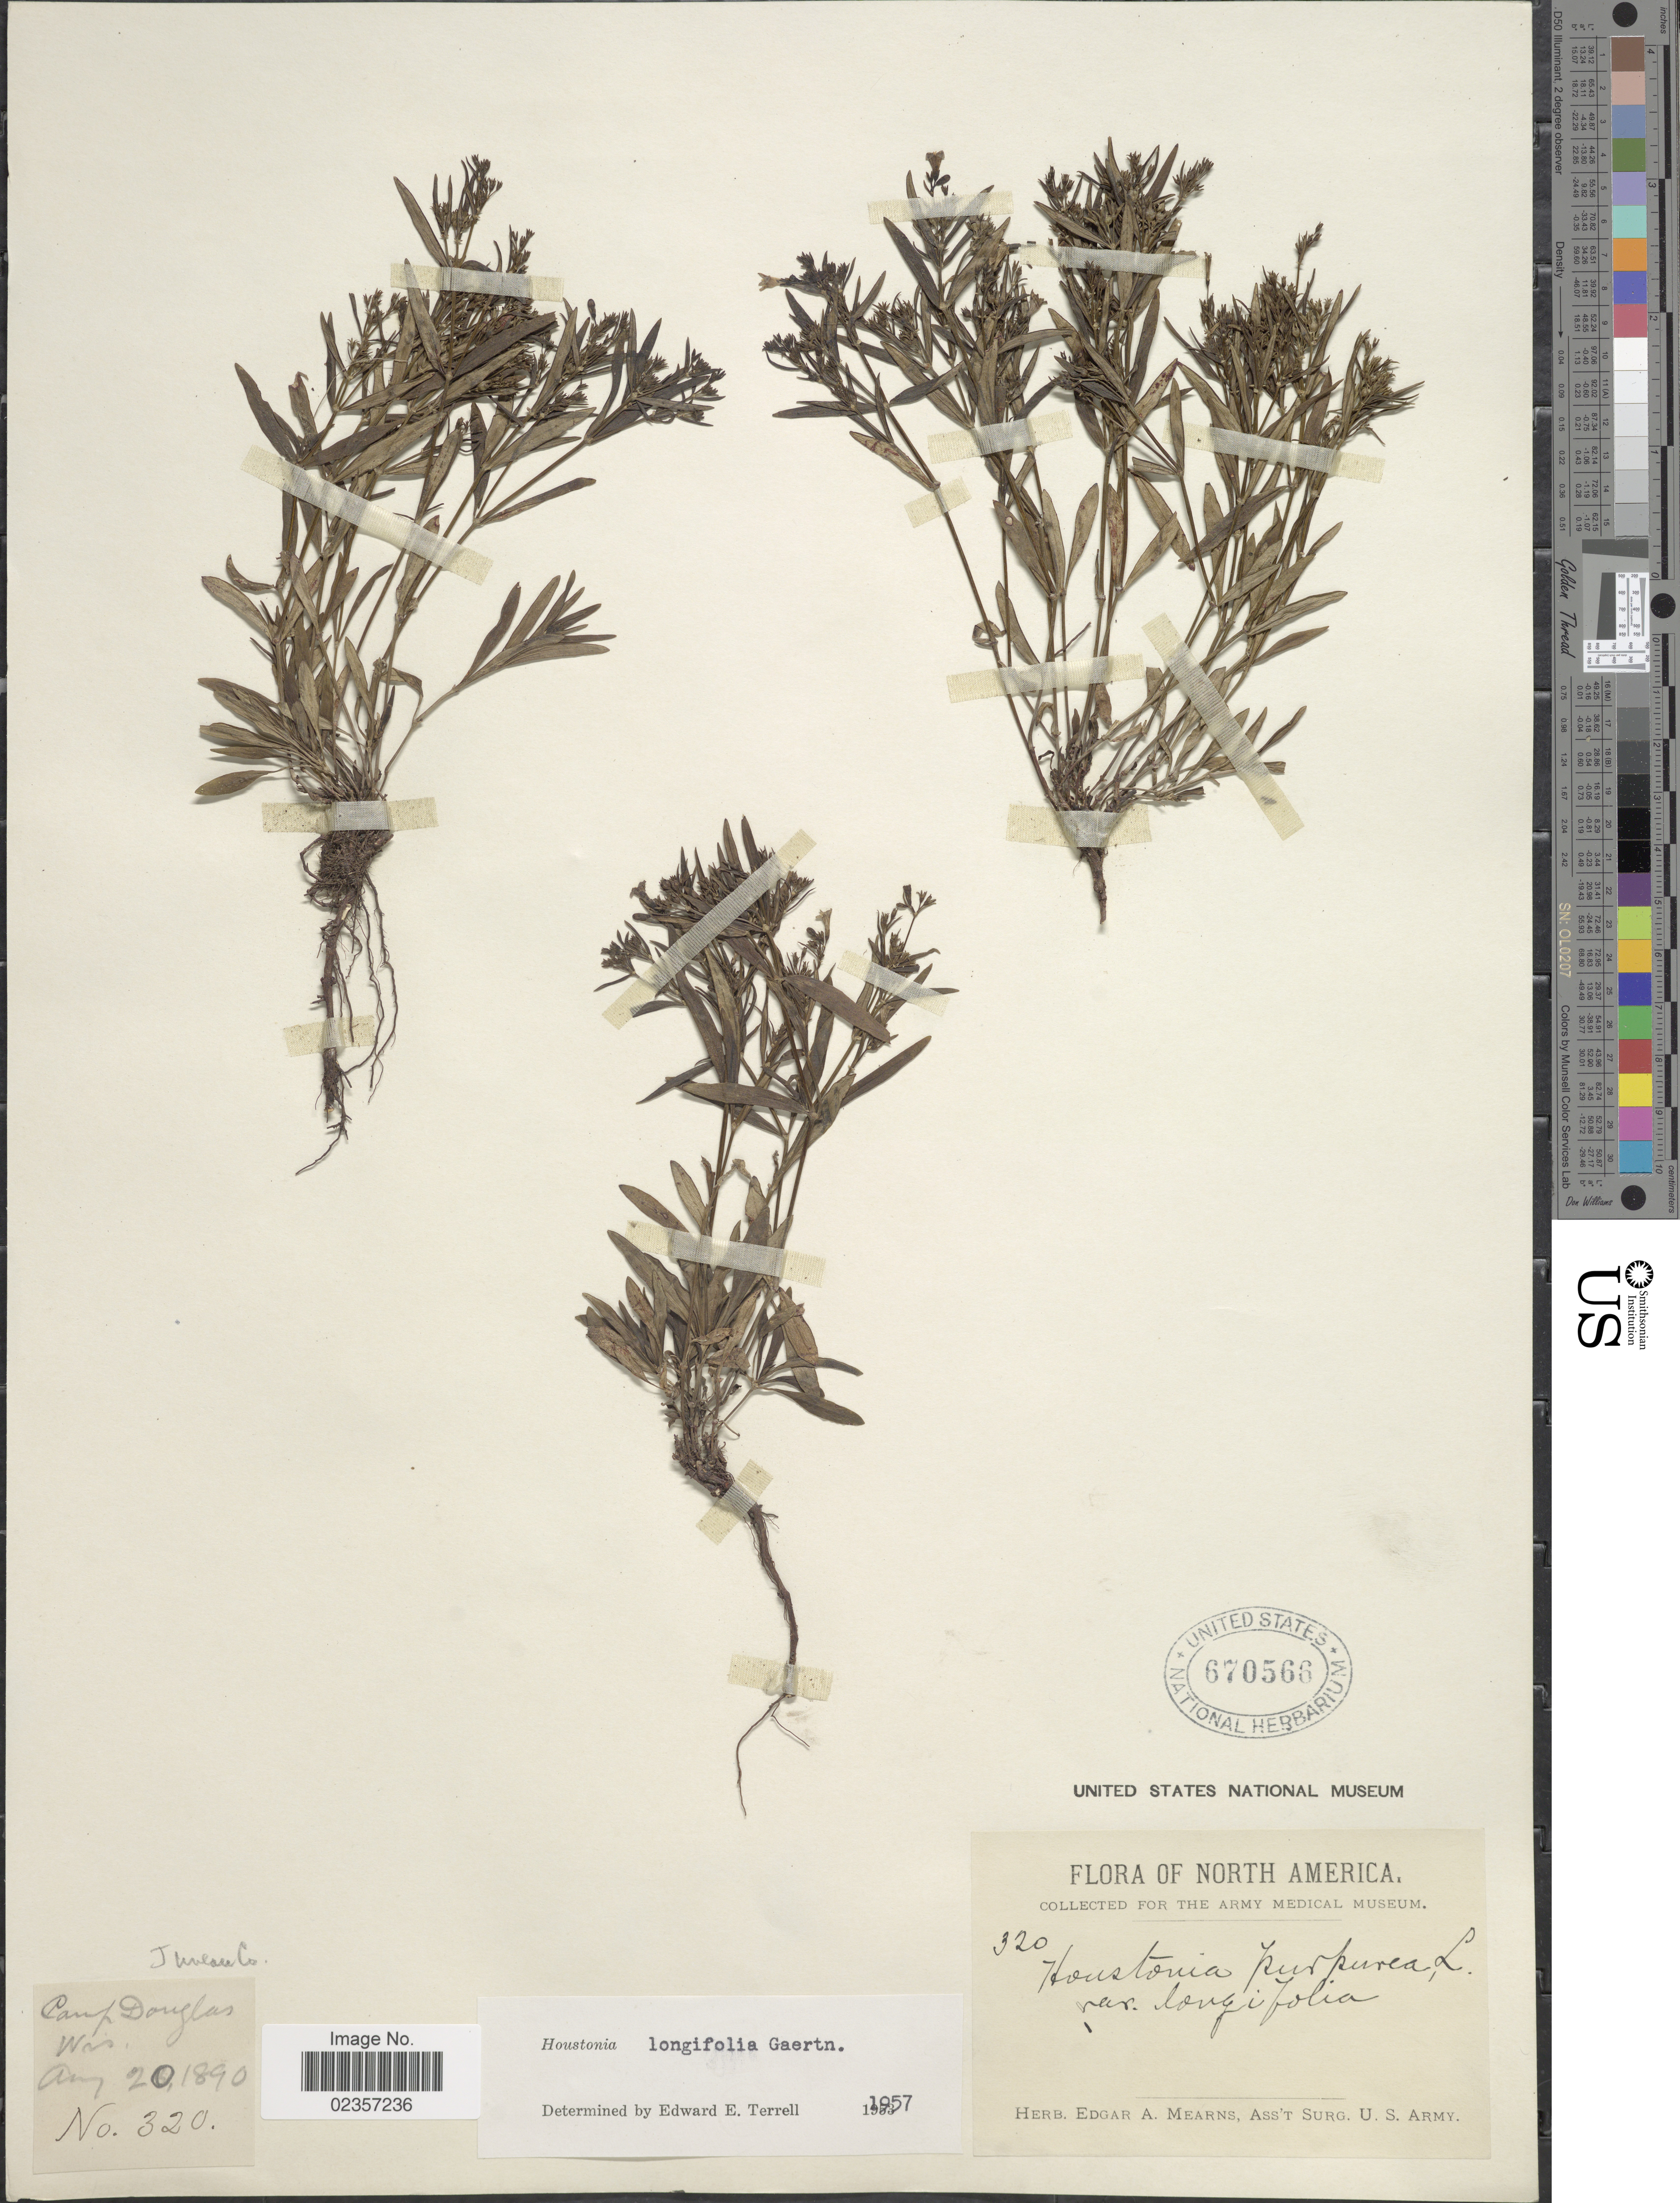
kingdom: Plantae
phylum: Tracheophyta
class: Magnoliopsida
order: Gentianales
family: Rubiaceae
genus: Houstonia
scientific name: Houstonia longifolia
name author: Gaertn.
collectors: ex herb. Edgar A. Mearns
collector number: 320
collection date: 1890-08-20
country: United States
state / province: Wisconsin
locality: Juneau Co. Camp Douglas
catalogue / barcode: US 670566